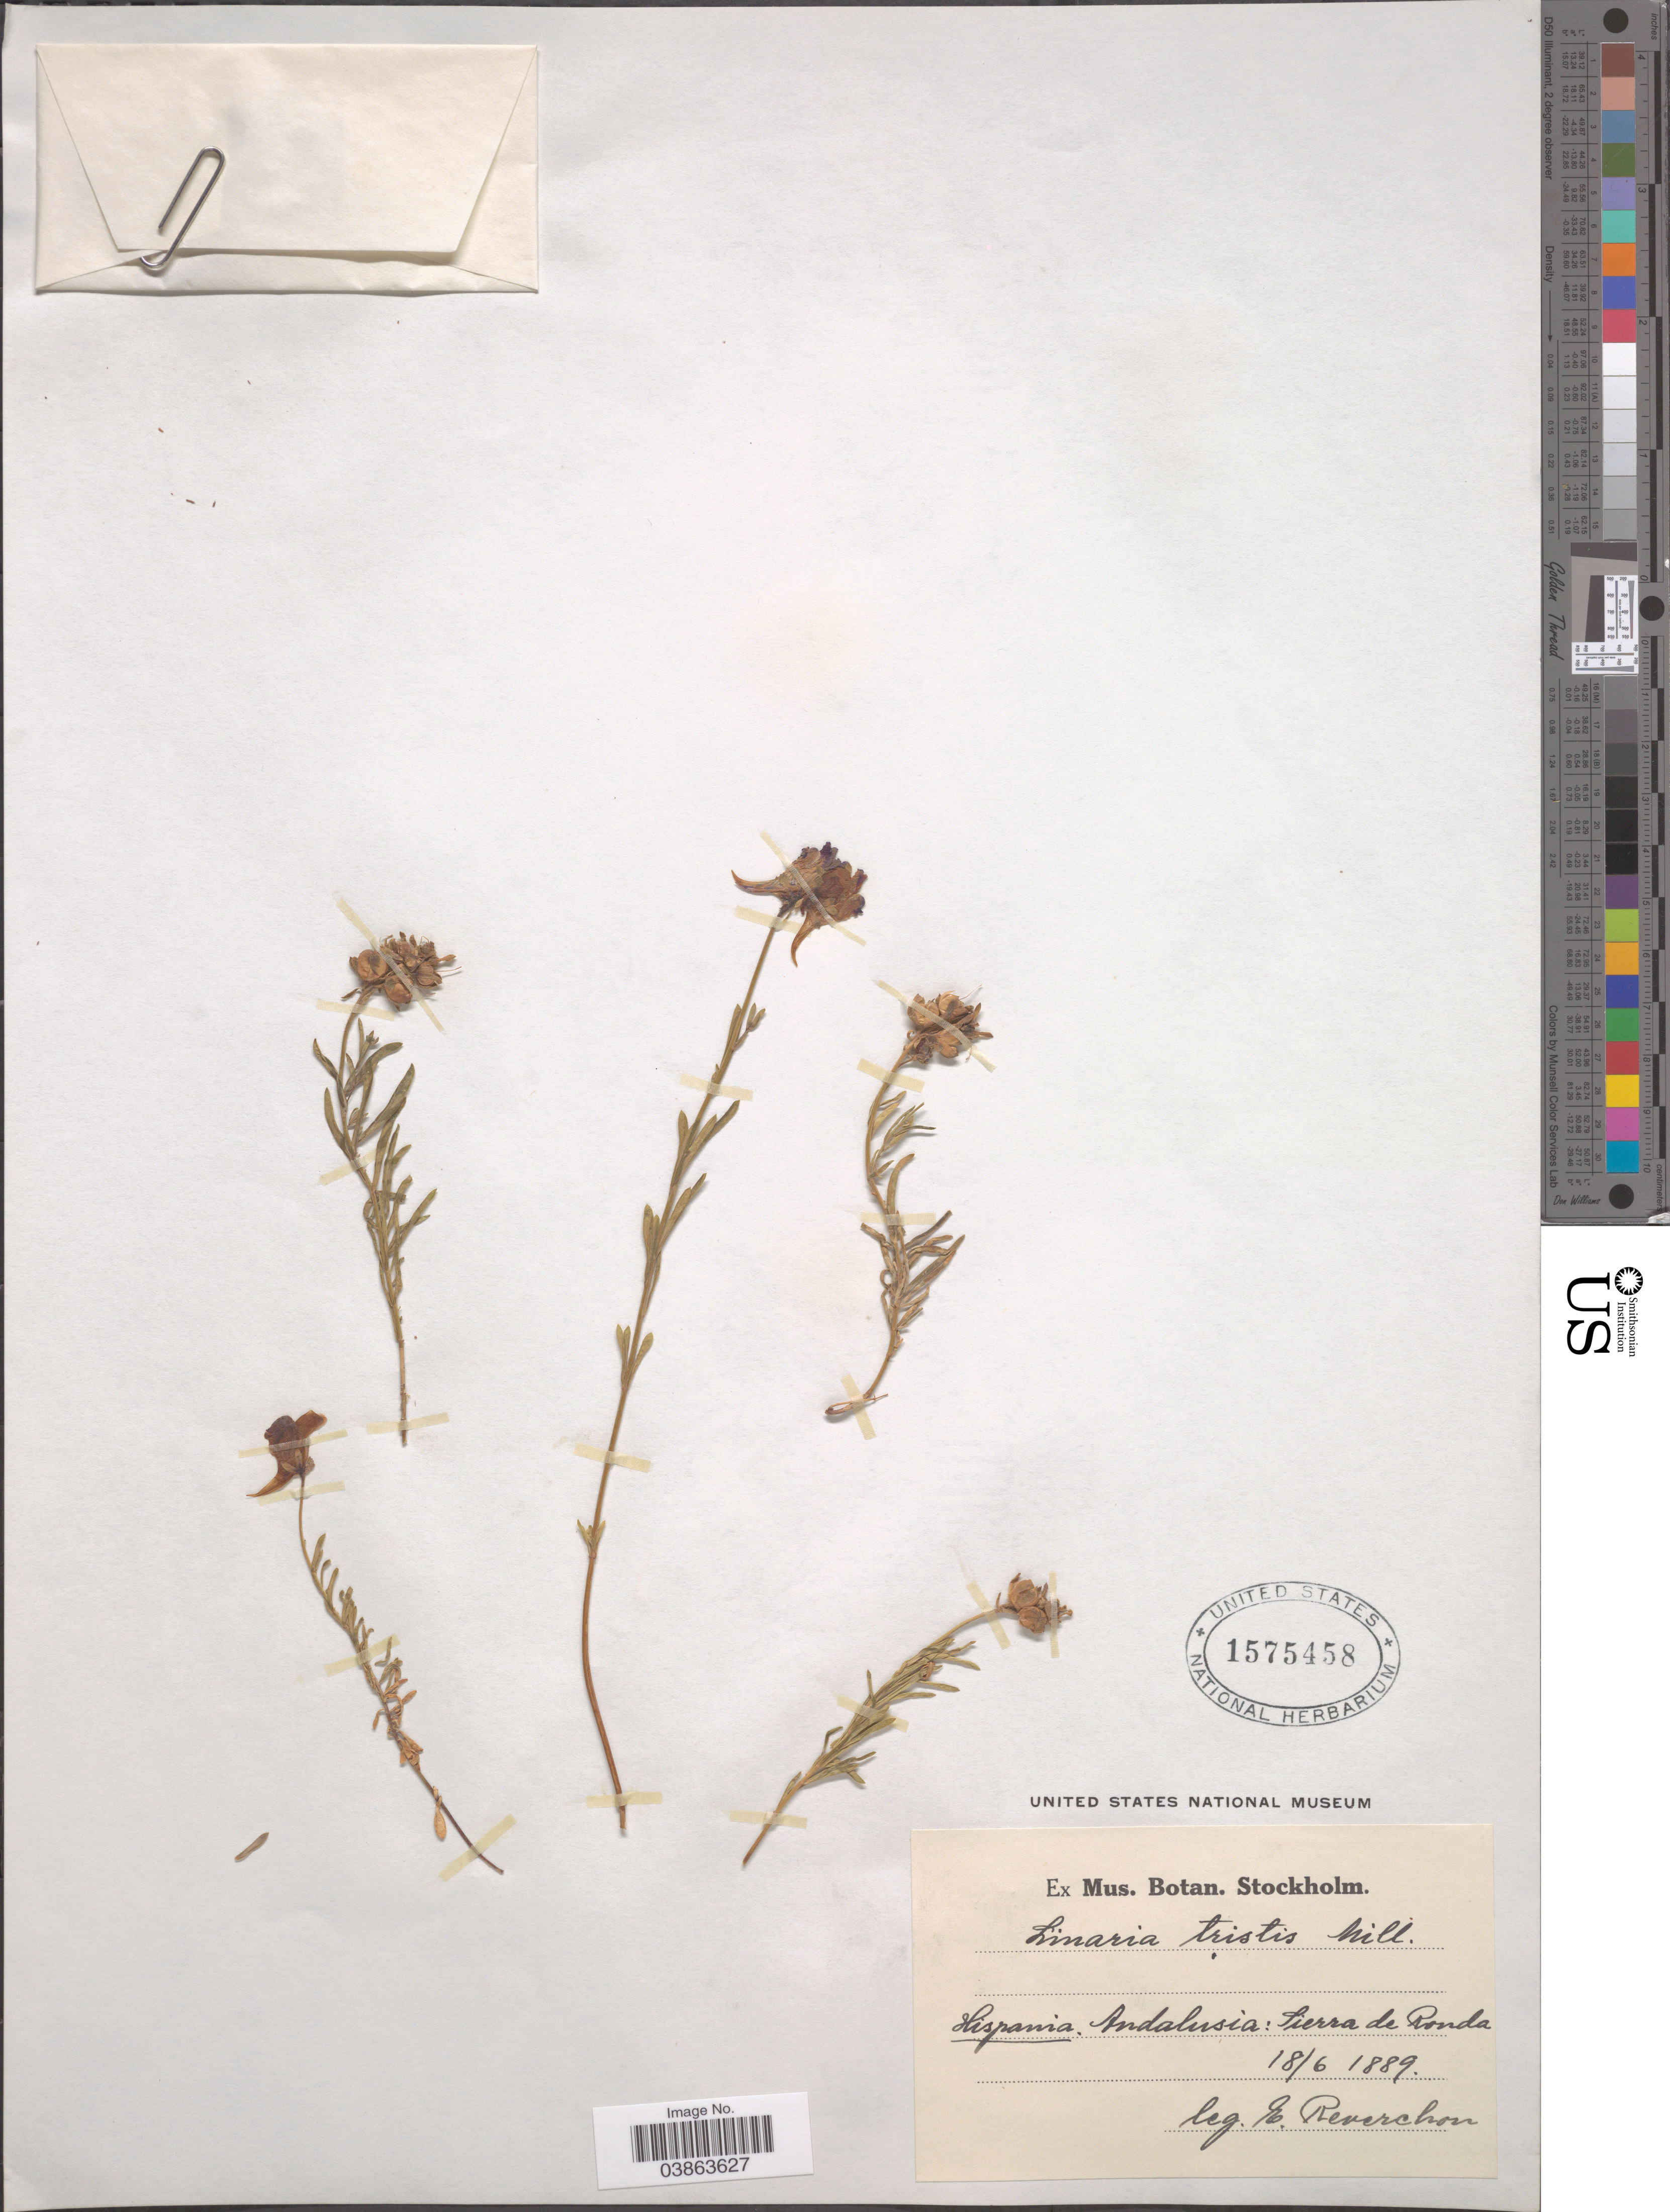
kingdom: Plantae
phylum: Tracheophyta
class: Magnoliopsida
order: Lamiales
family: Plantaginaceae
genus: Linaria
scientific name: Linaria tristis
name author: (L.) Mill.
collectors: E. Reverchon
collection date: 1889-06-18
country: Spain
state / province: Andalucía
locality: Hispania. Andalusia: Sierra de Ronda.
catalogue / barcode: US 1575458